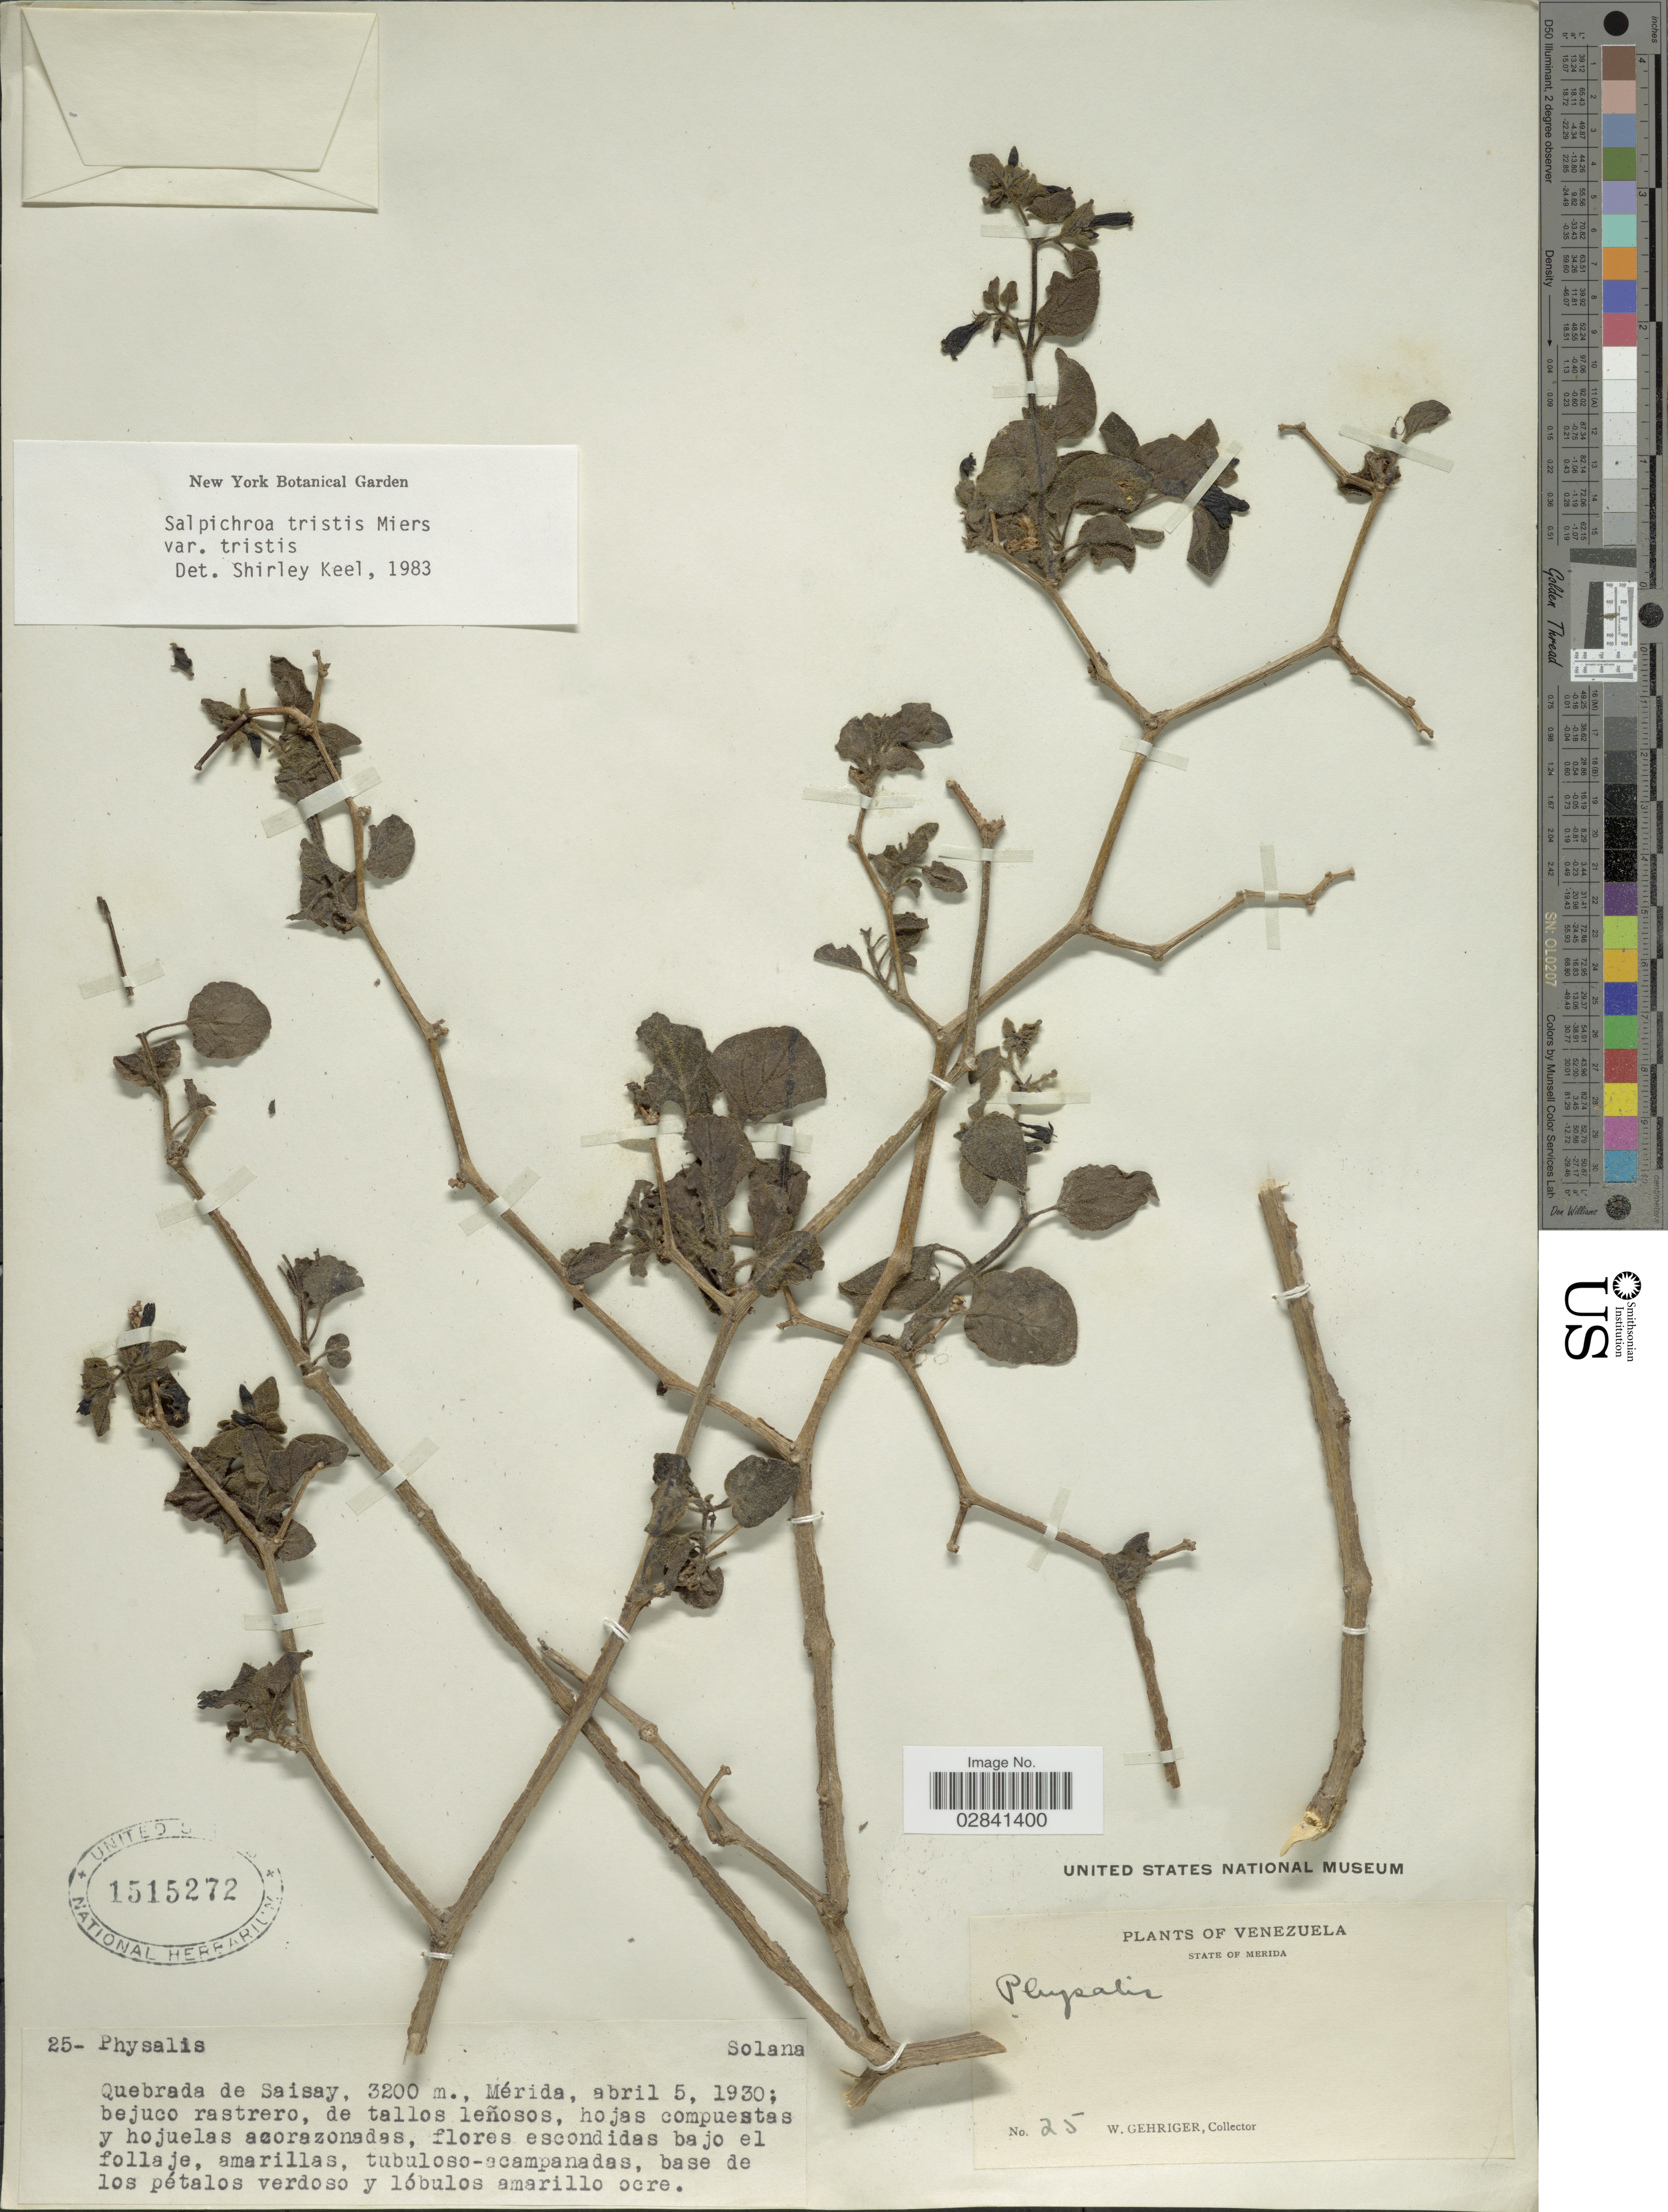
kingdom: Plantae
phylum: Tracheophyta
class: Magnoliopsida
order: Solanales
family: Solanaceae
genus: Salpichroa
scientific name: Salpichroa tristis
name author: Walp.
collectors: W. Gehriger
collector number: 25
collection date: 1930-04-05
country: Venezuela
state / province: Mérida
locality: Quebrada de Saisay.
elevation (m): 3200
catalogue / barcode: US 1515272